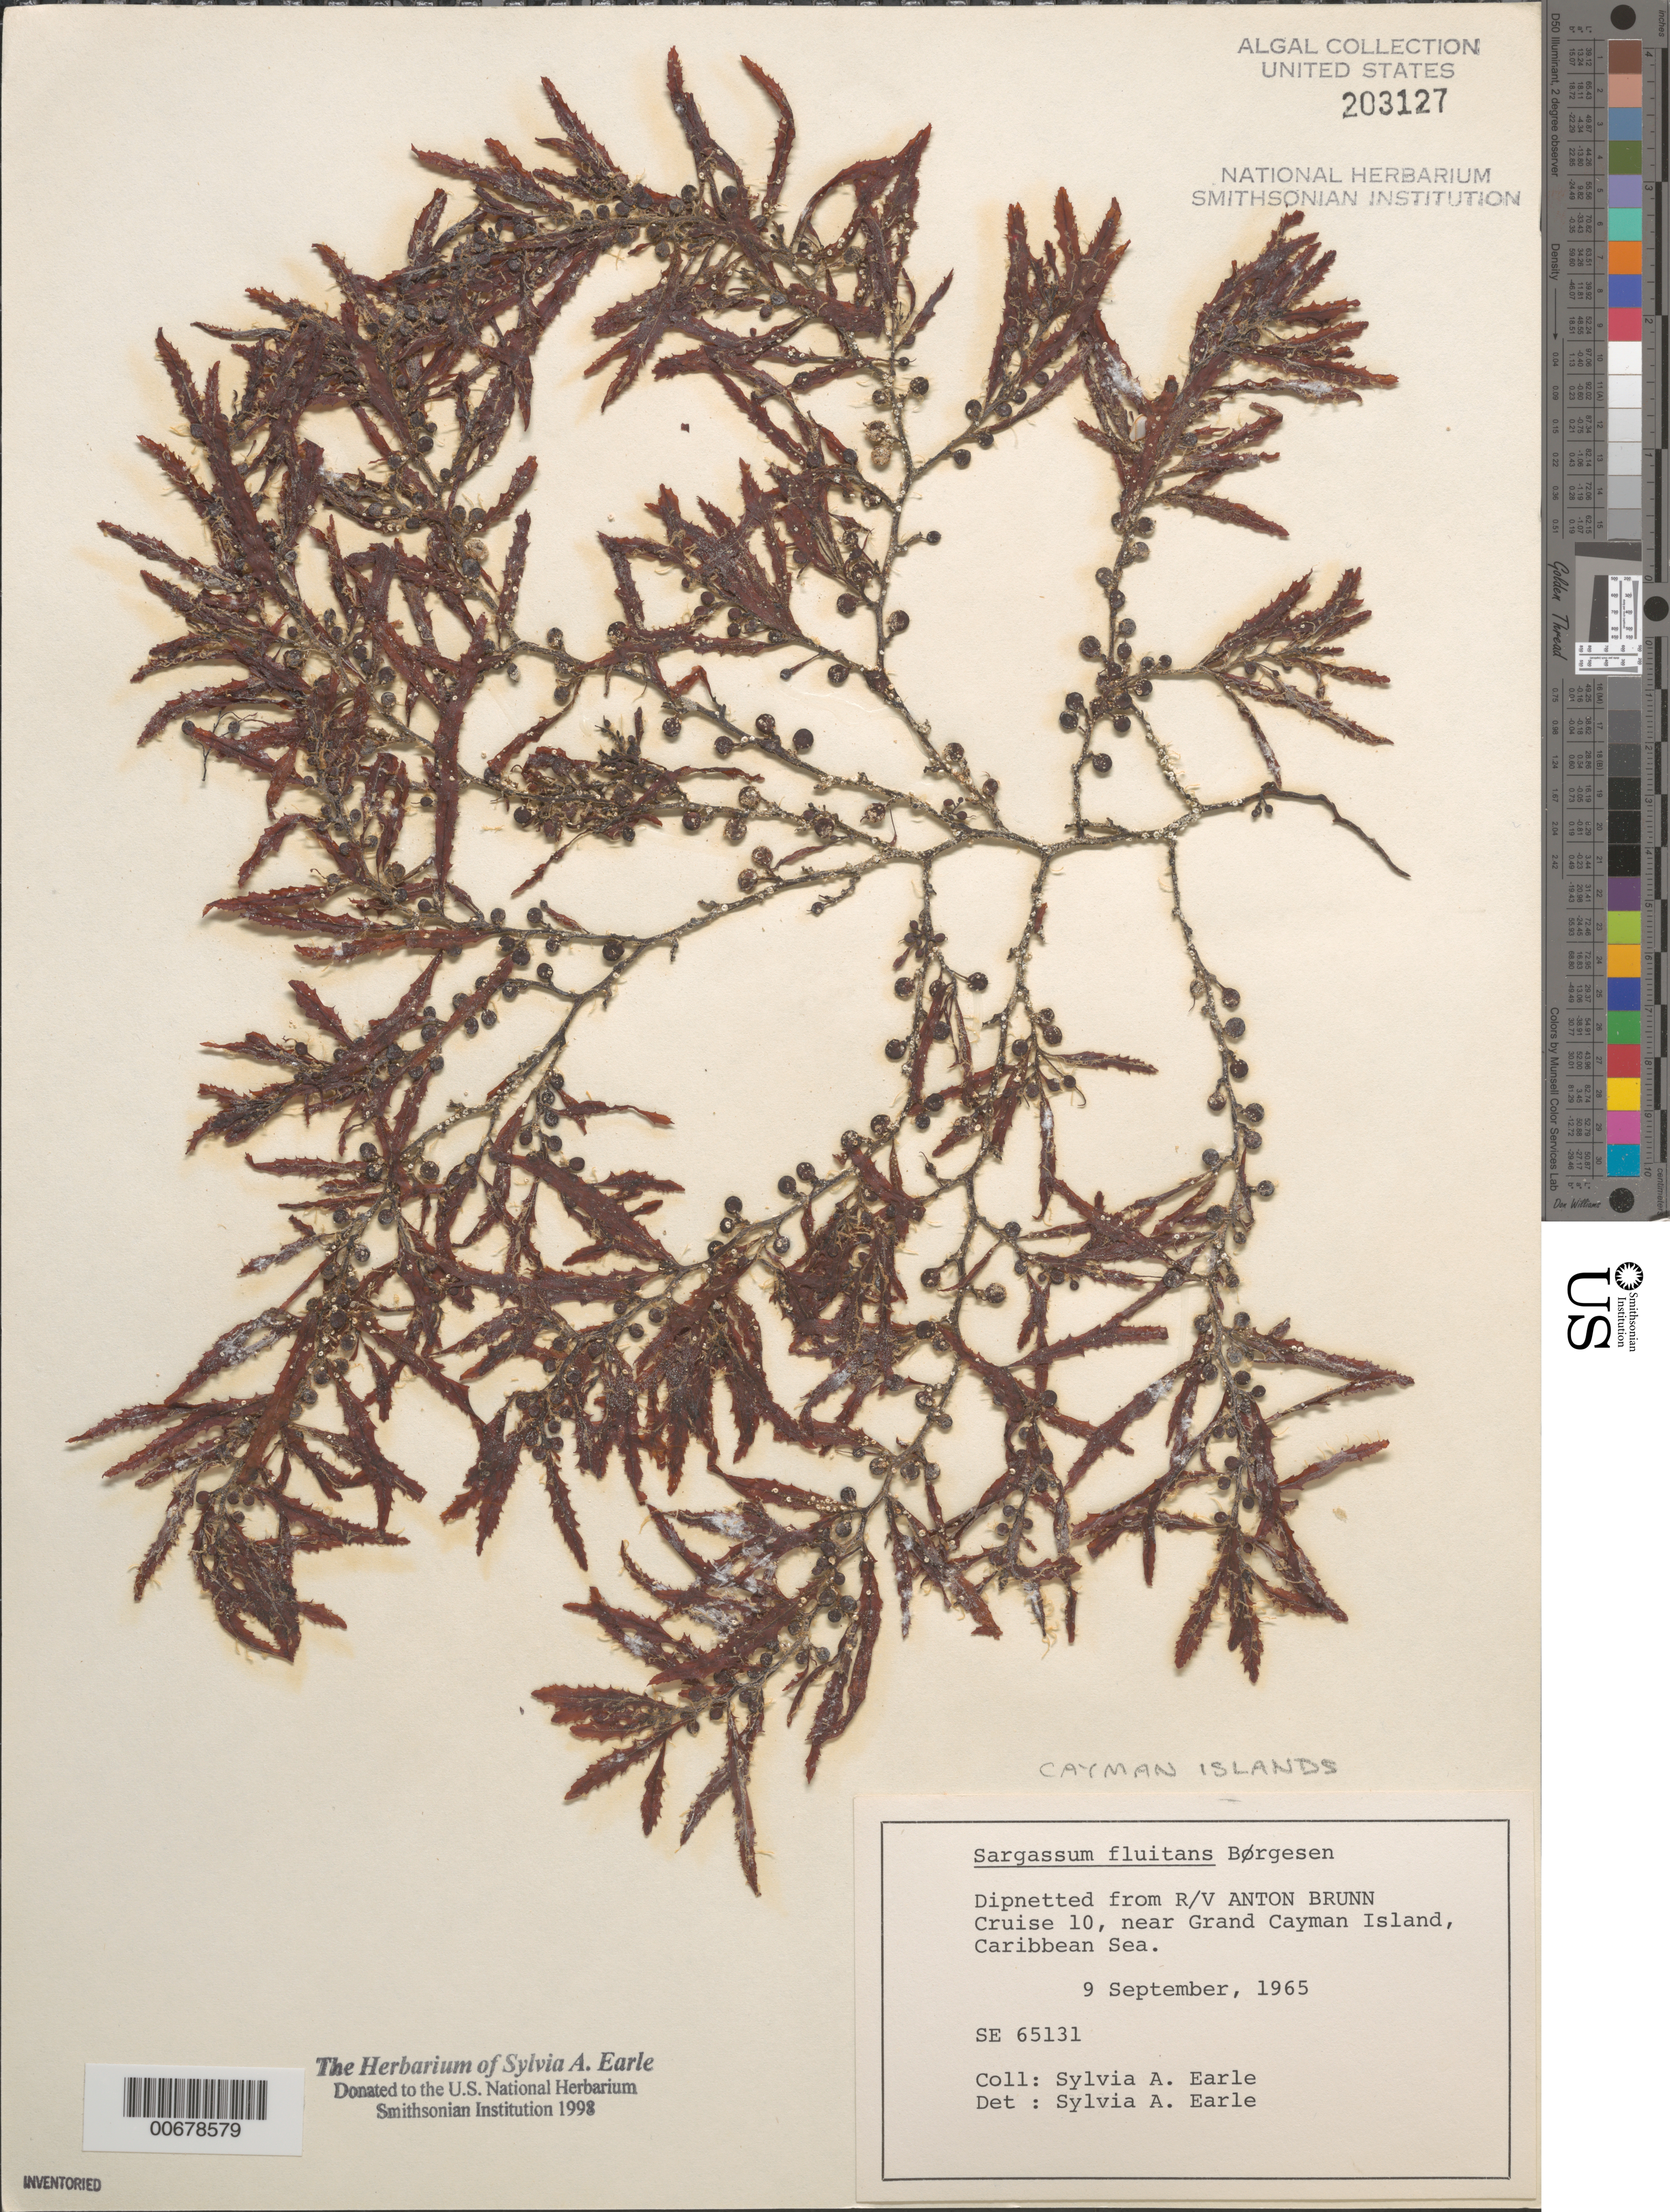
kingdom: Chromista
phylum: Ochrophyta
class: Phaeophyceae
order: Fucales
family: Sargassaceae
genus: Sargassum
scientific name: Sargassum fluitans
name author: (Børgesen) Børgesen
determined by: Earle, S. A.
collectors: S. A. Earle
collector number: SE 65131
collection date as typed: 09 Sep 1965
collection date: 1965-09-09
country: Cayman Islands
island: Grand Cayman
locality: Western Caribbean Sea near Grand Cayman Island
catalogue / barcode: US 203127